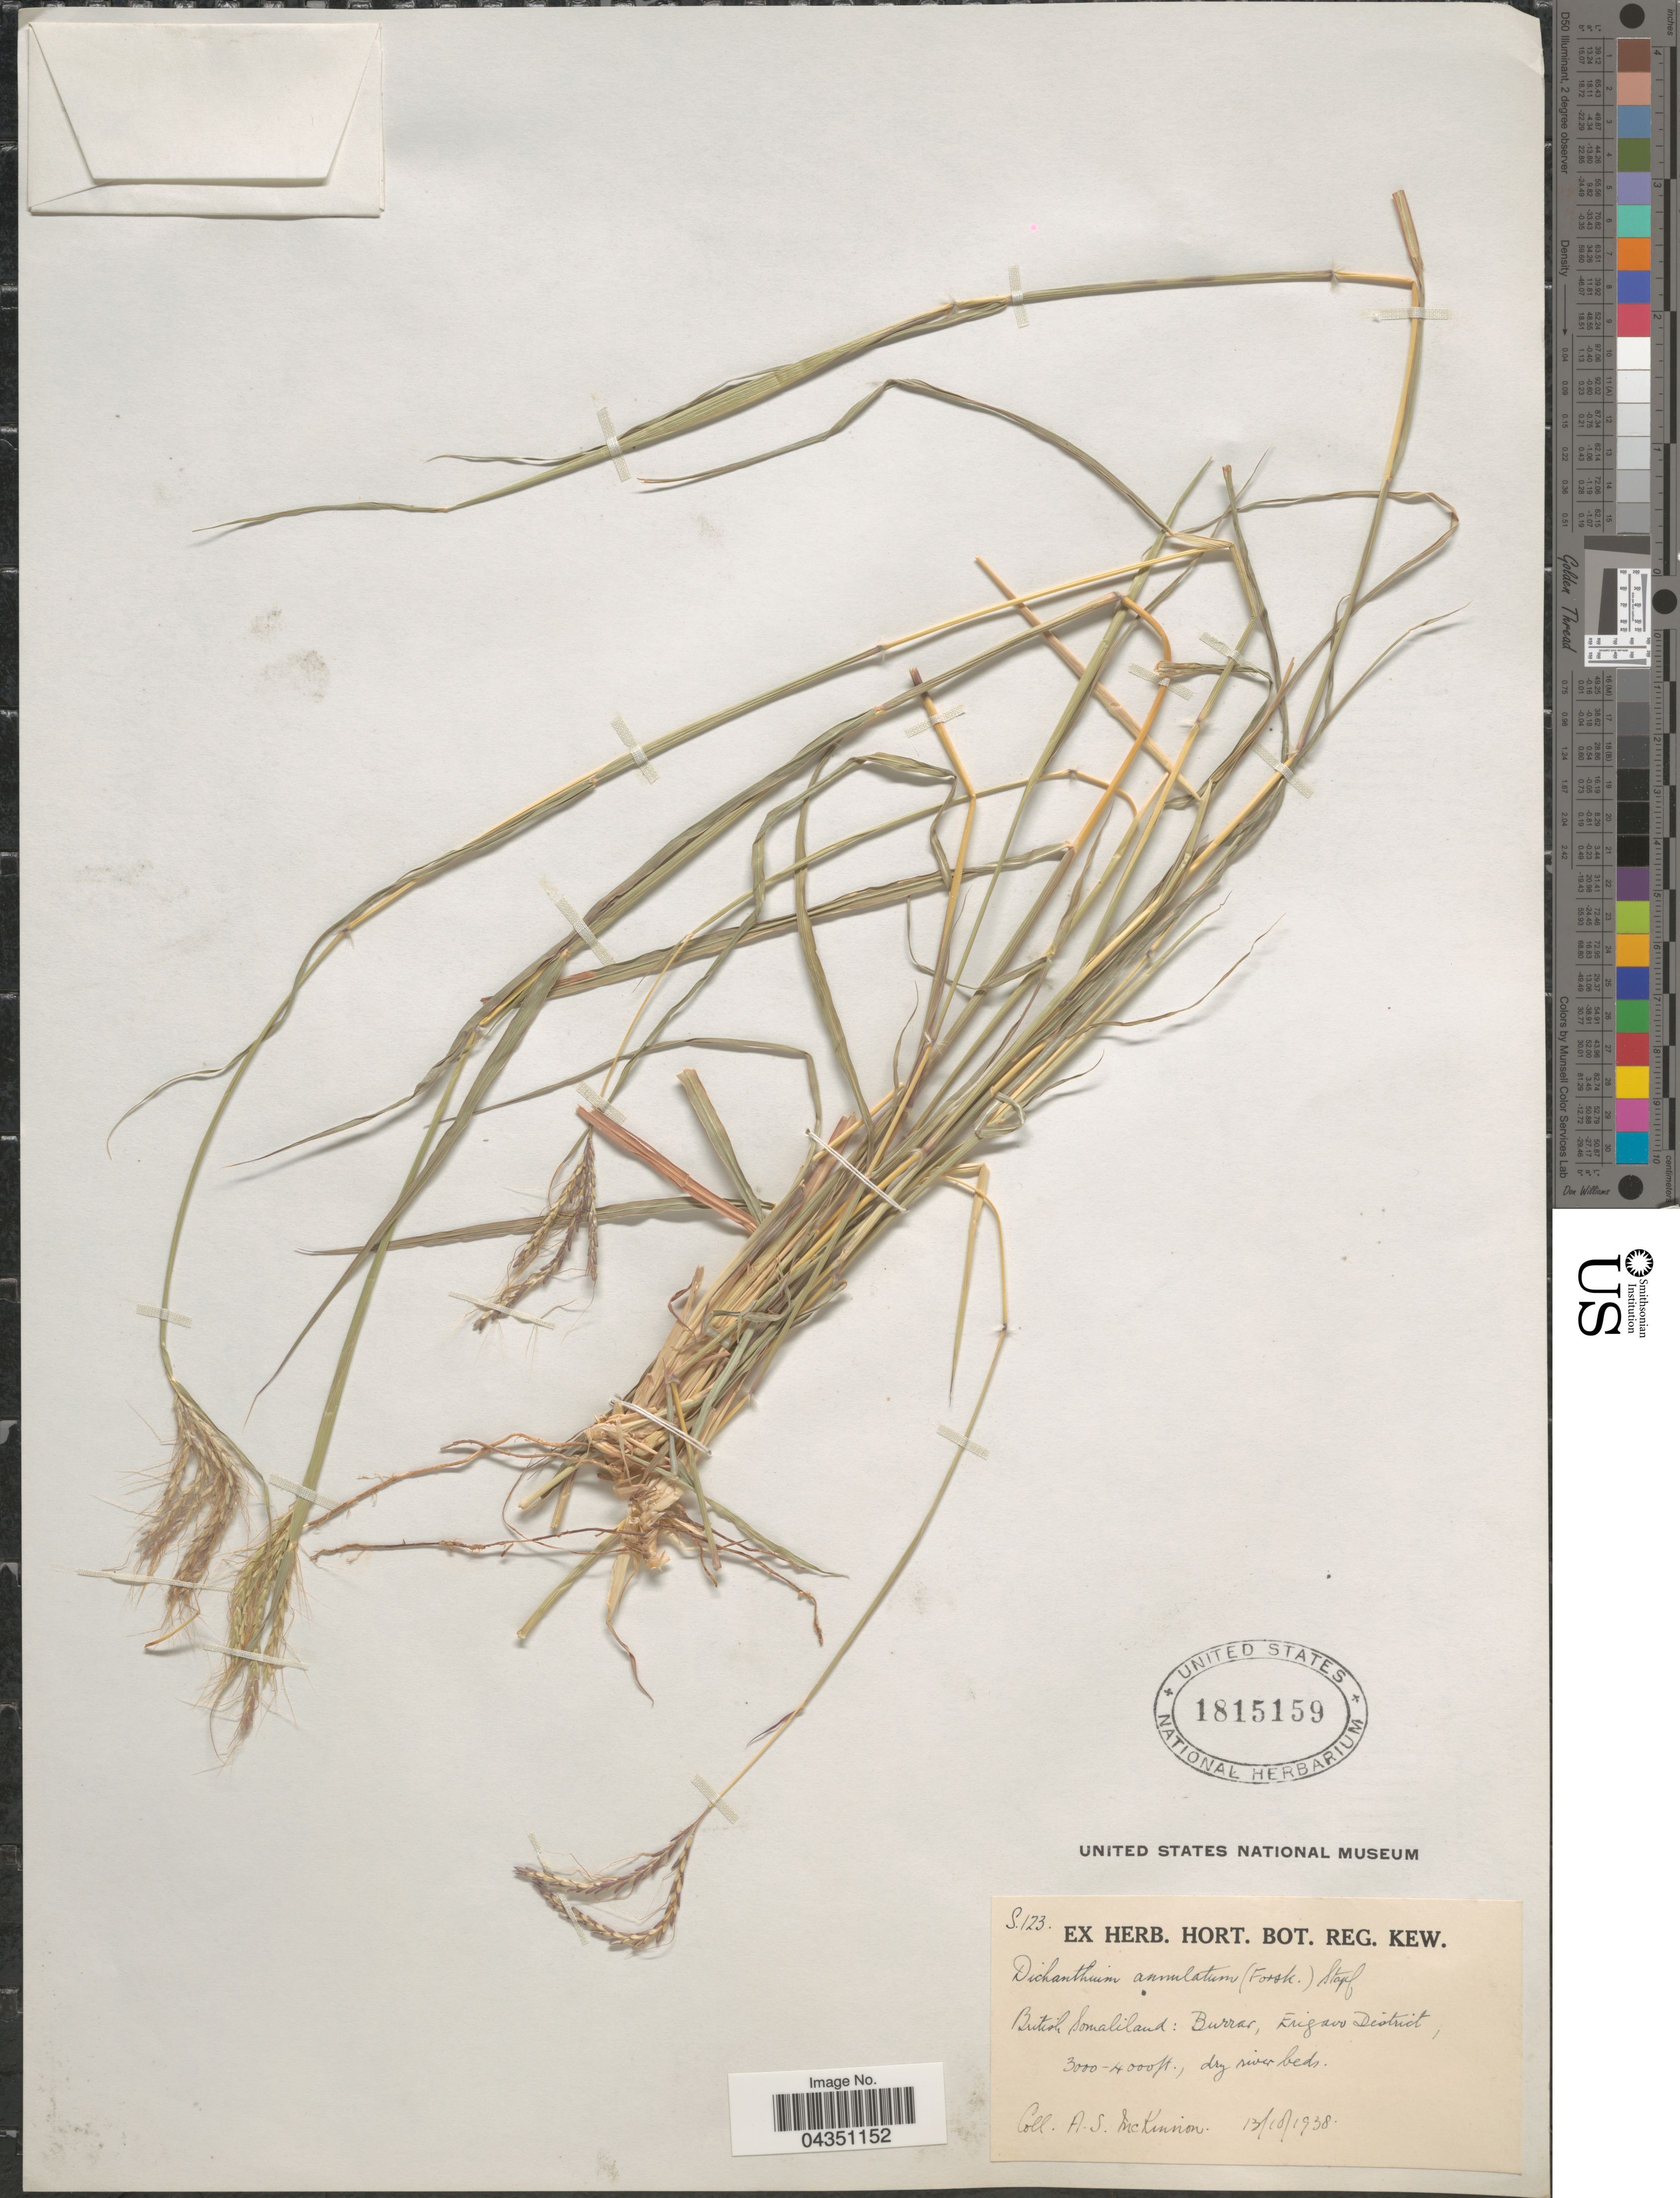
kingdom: Plantae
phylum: Tracheophyta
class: Liliopsida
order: Poales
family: Poaceae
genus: Dichanthium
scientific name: Dichanthium annulatum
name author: (Forssk.) Stapf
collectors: A. Mckinnon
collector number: S123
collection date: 1938-10-13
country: Somalia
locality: British Somaliland: Burrar, Erigavo District.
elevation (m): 914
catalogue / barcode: US 1815159